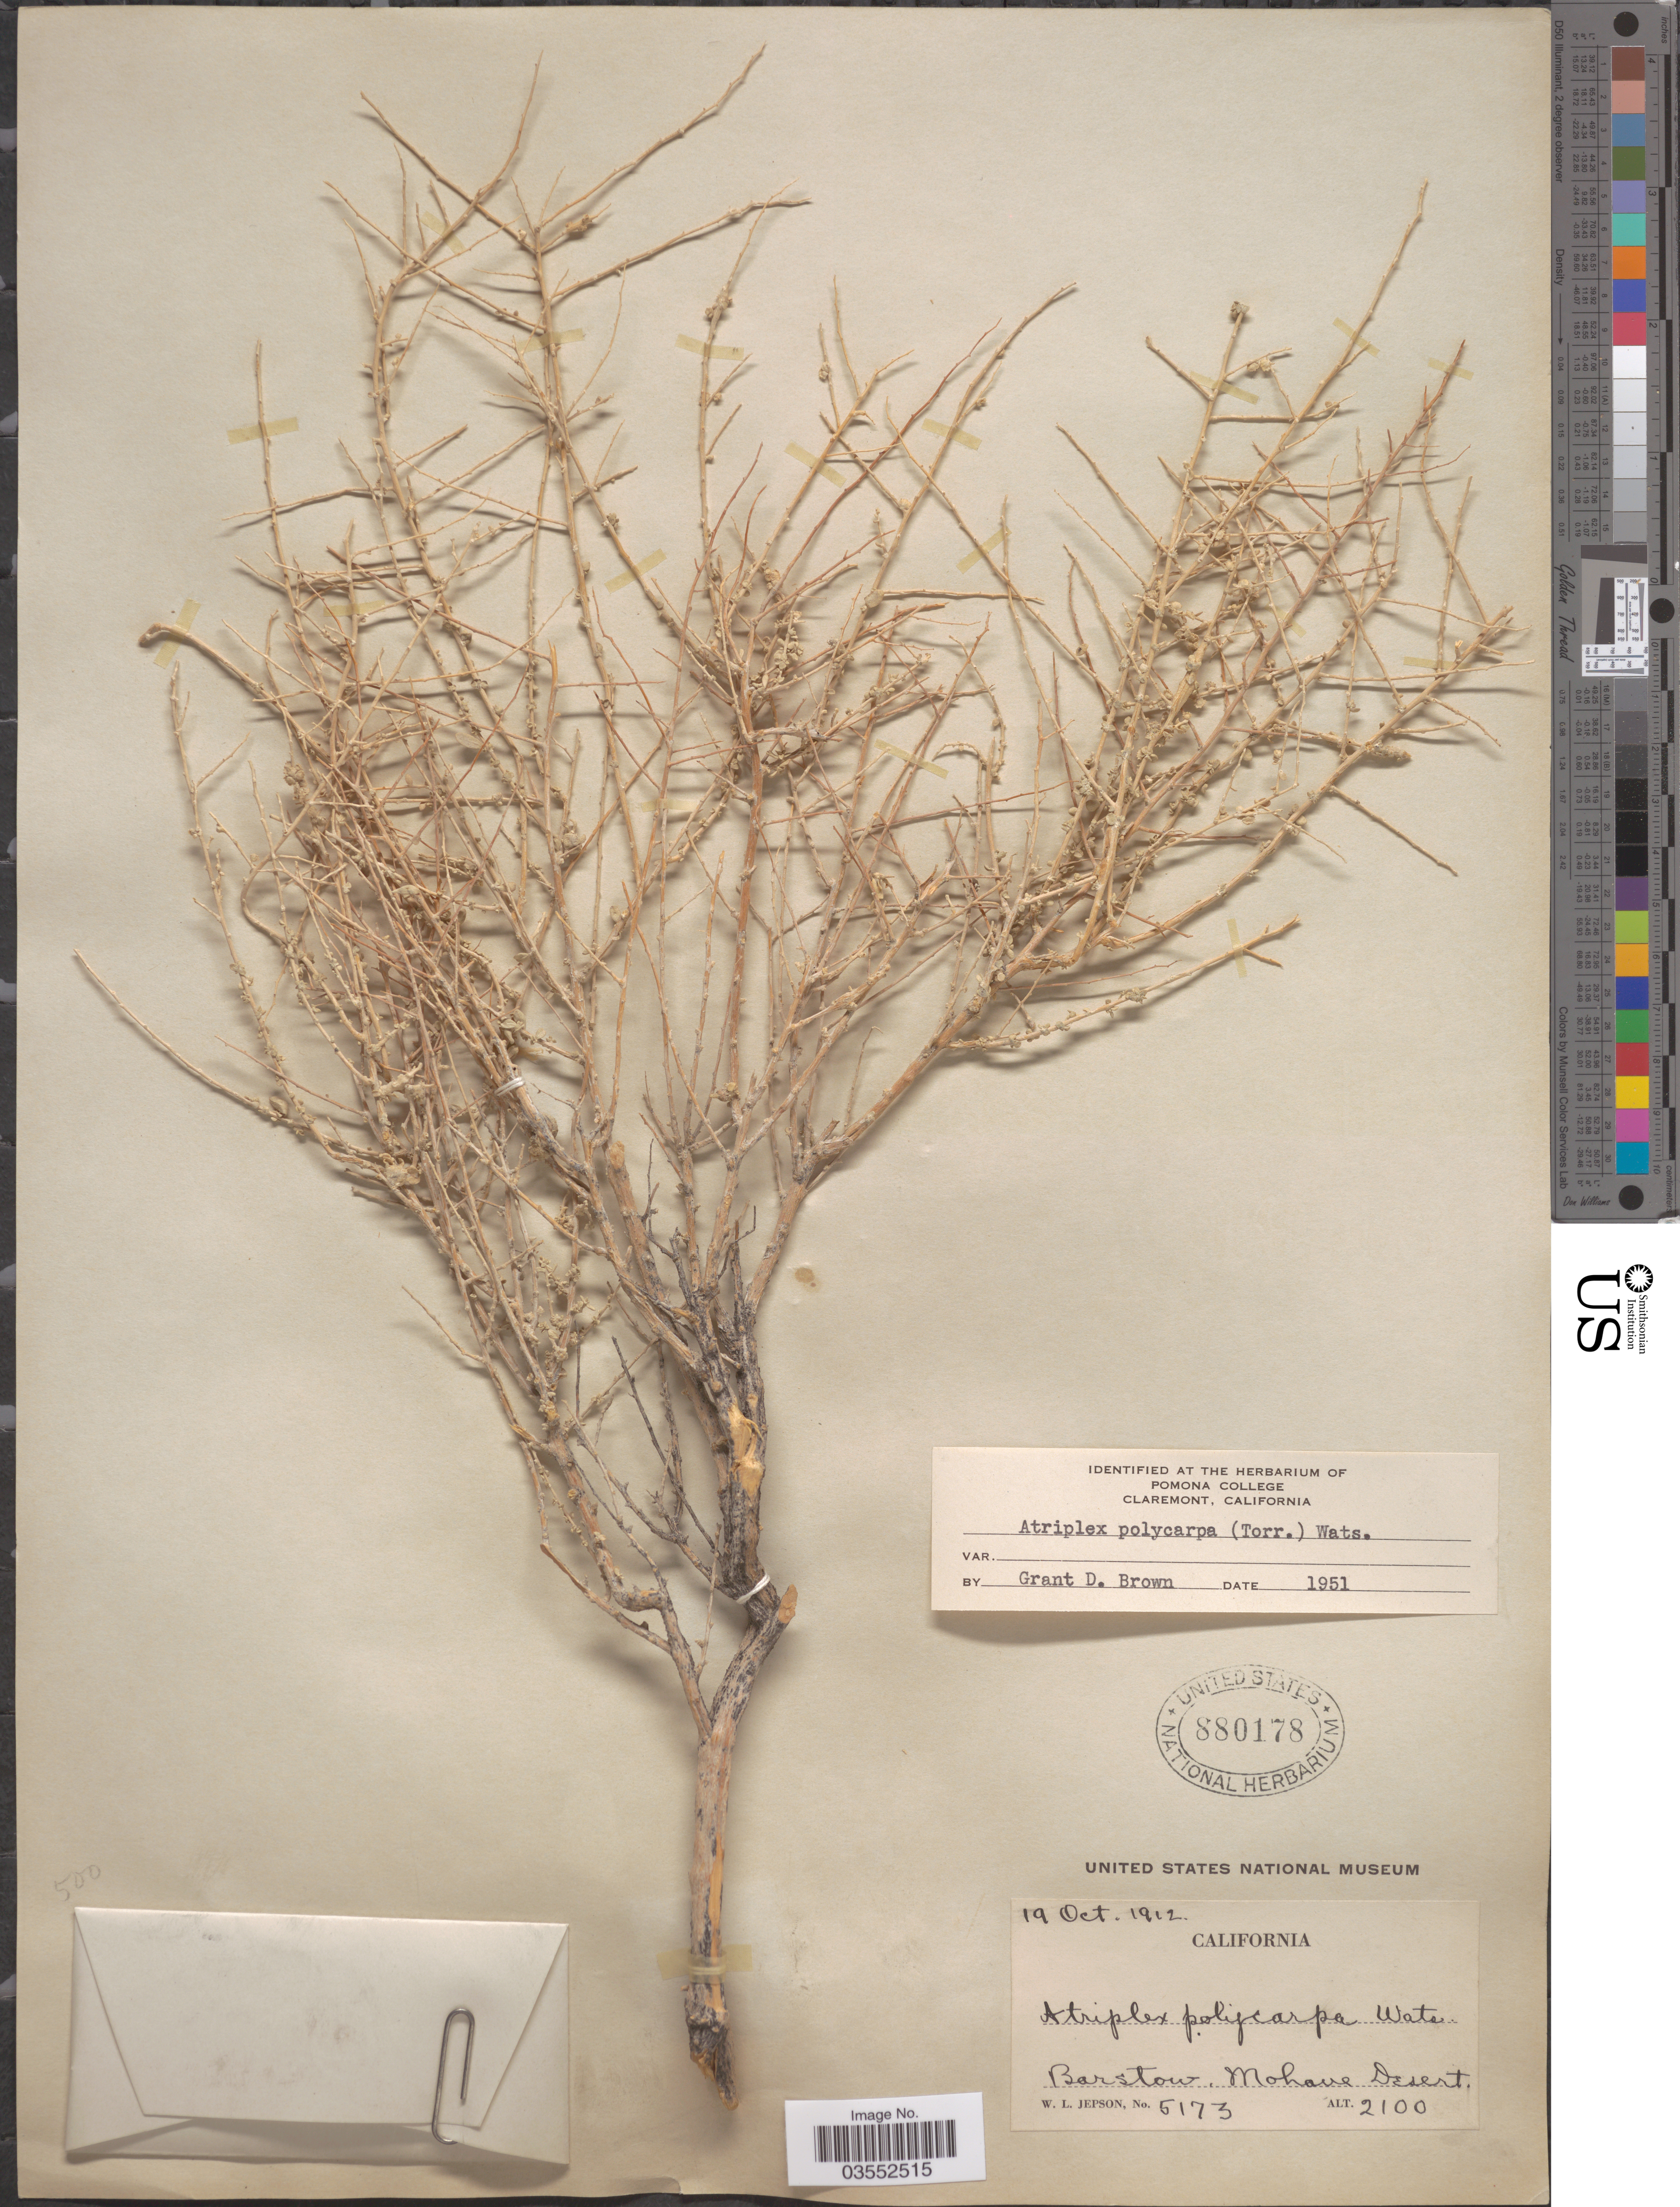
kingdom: Plantae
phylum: Tracheophyta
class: Magnoliopsida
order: Caryophyllales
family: Amaranthaceae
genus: Atriplex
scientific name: Atriplex polycarpa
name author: (Torr.) S. Watson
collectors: W. L. Jepson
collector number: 5173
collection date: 1912-10-19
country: United States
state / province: California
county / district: Kern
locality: Barstow. Mohave Desert.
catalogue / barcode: US 880178